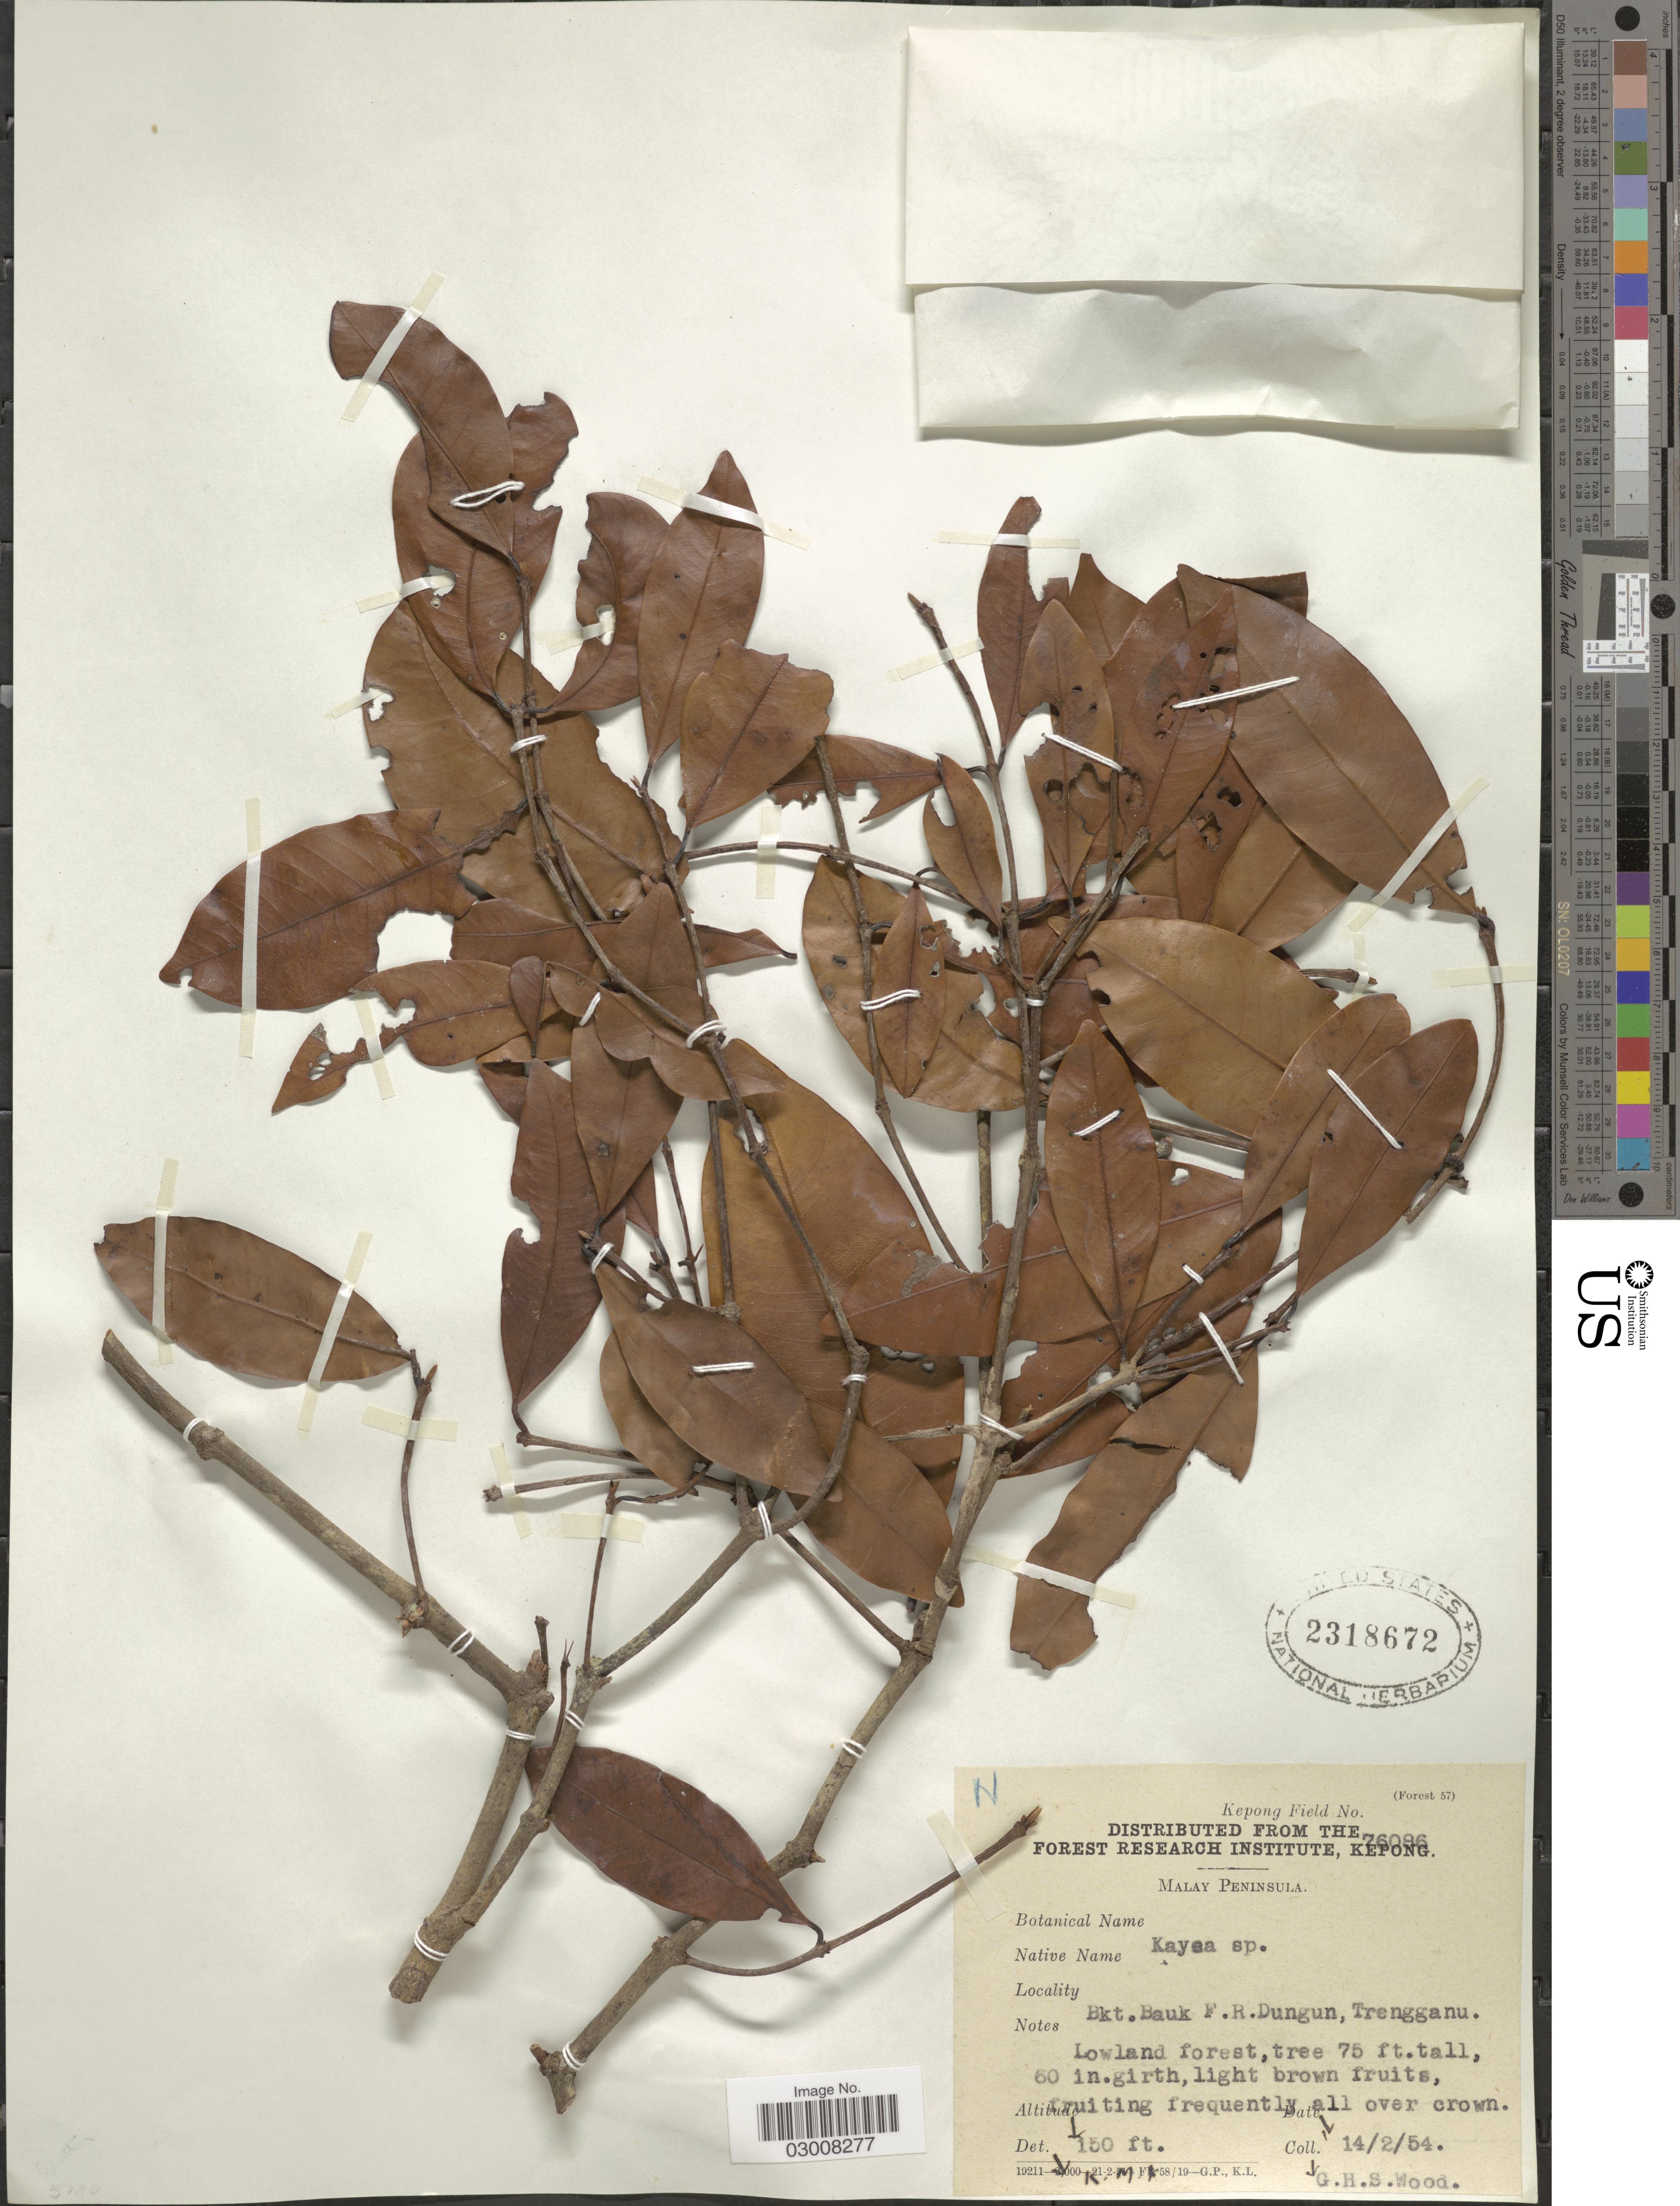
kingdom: Plantae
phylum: Tracheophyta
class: Magnoliopsida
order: Malpighiales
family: Calophyllaceae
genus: Kayea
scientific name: Kayea sp.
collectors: G. Wood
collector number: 76086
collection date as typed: Transcribed d/m/y: 14/2/54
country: Malaysia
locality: Malay Peninsula, Bkt. Bauk F.R. Dungun, Trengganu.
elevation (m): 46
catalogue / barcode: US 2318672